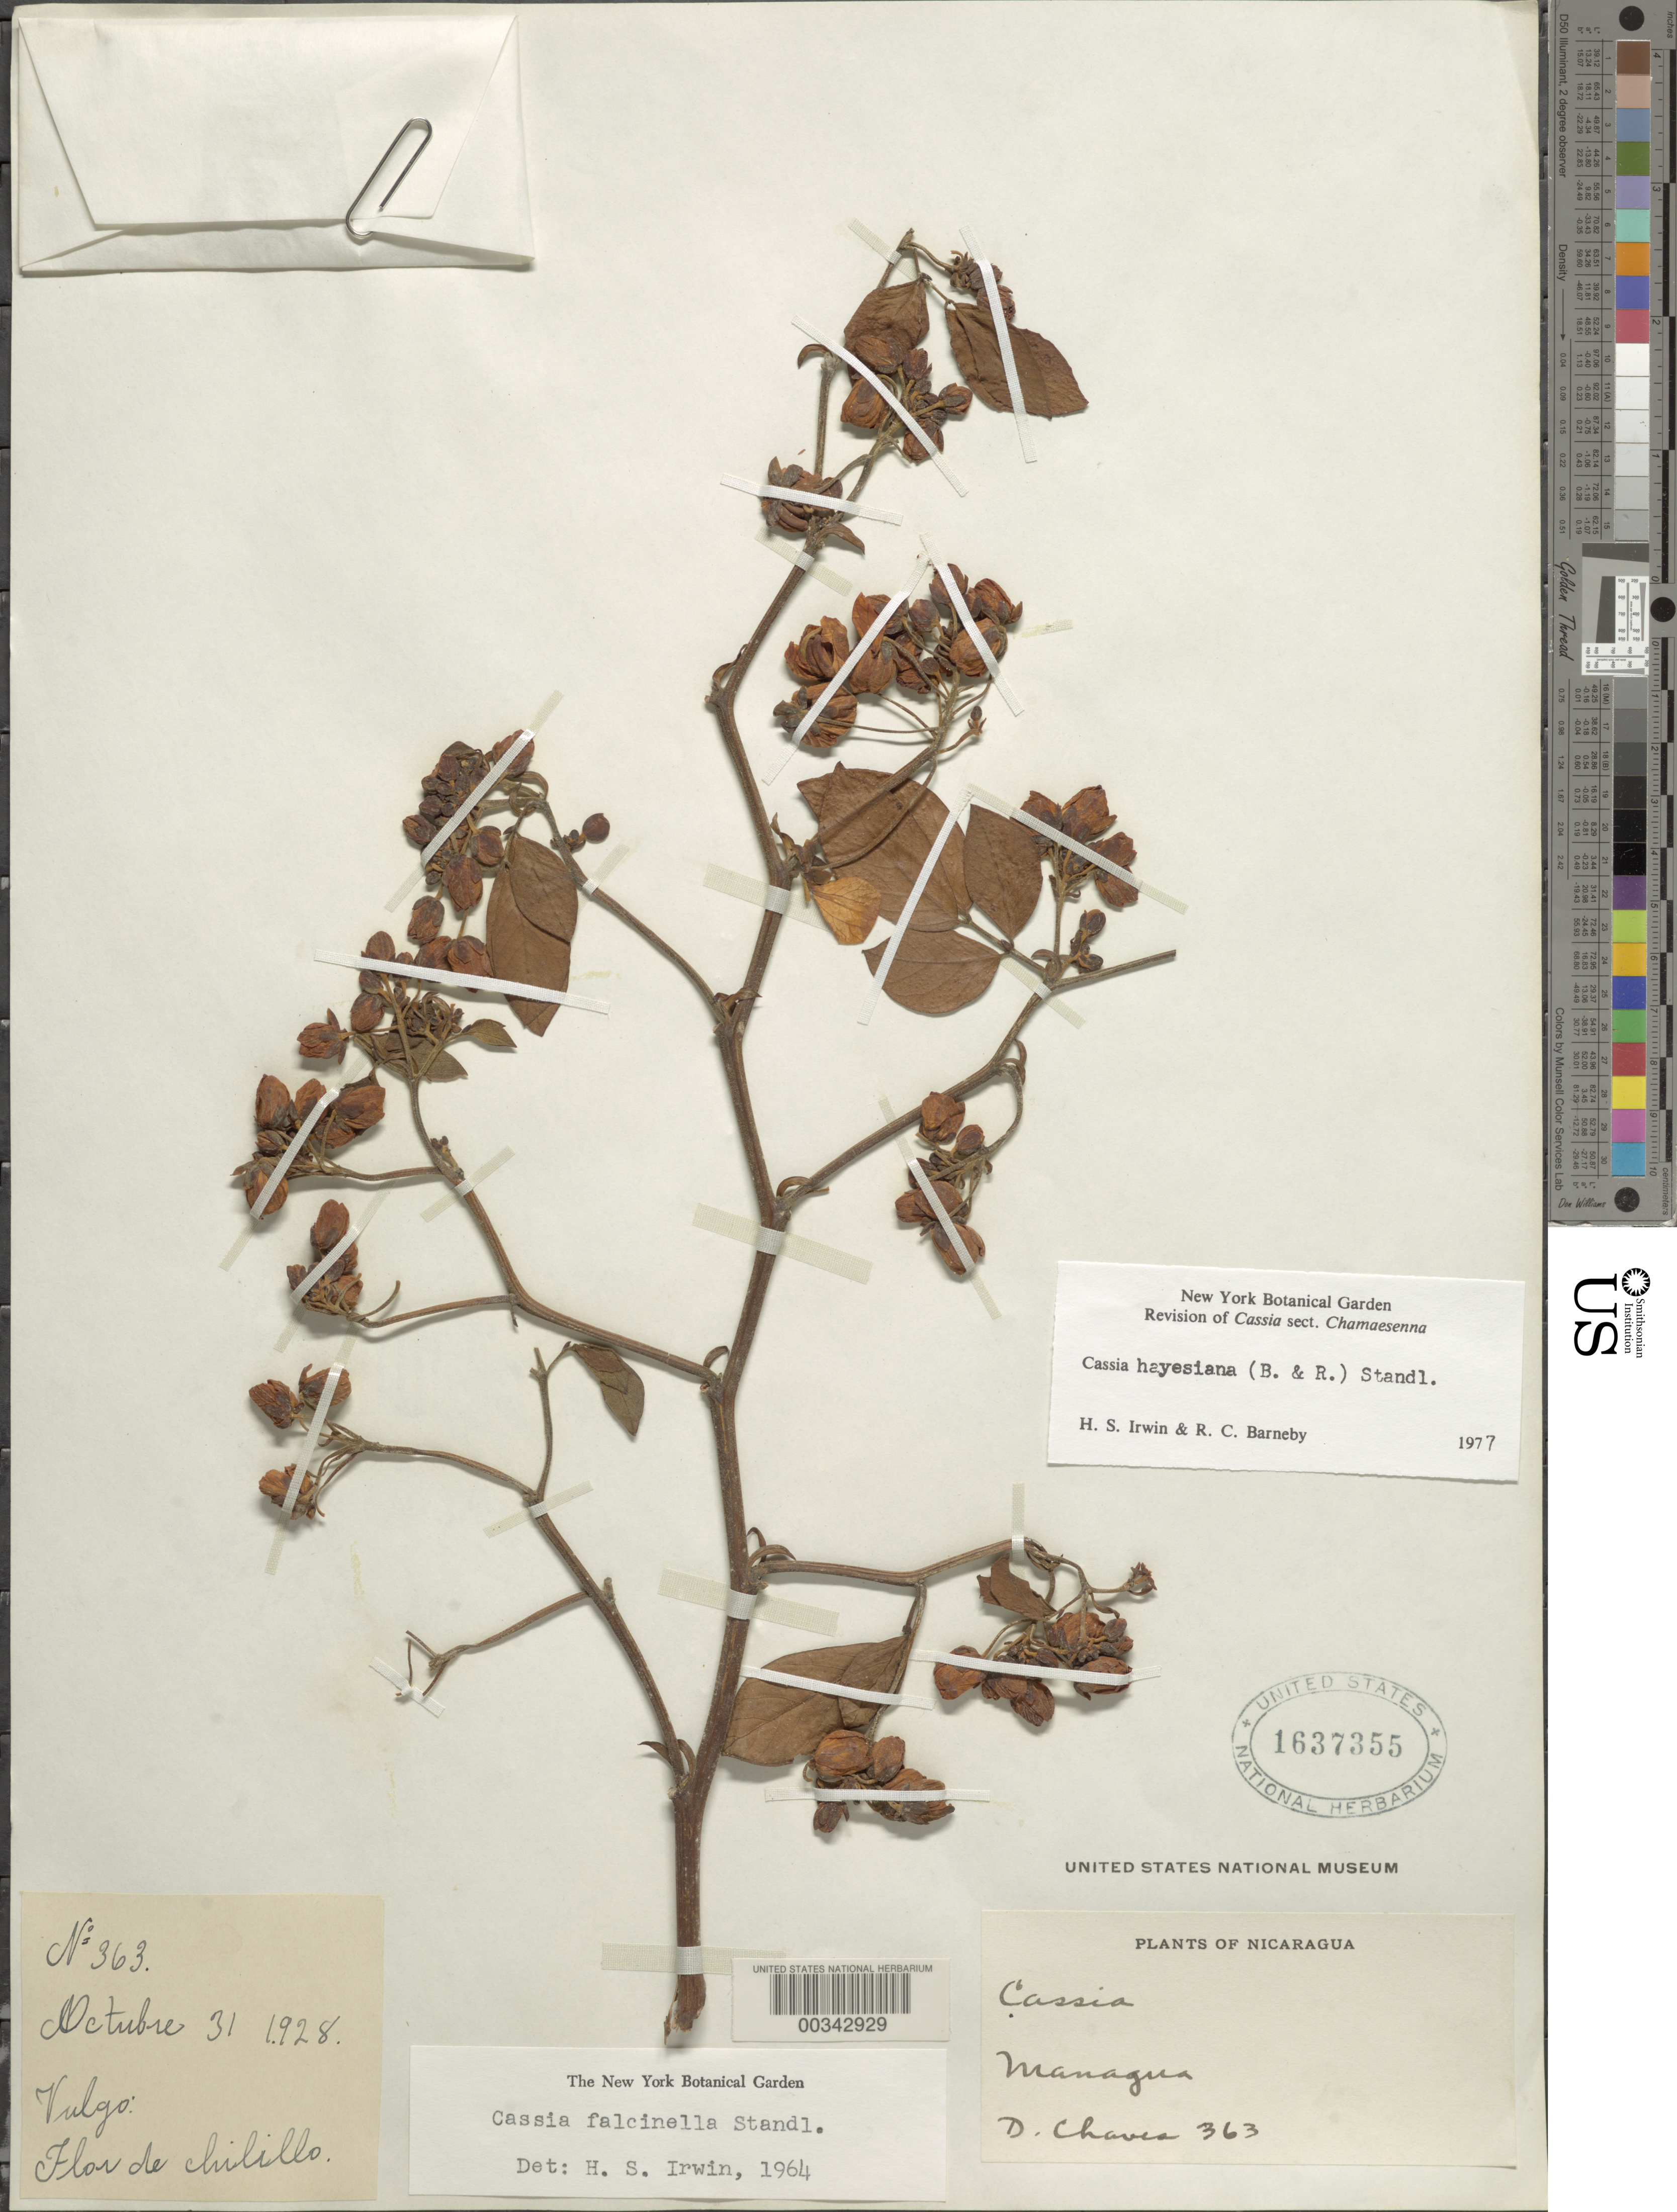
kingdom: Plantae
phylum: Tracheophyta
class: Magnoliopsida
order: Fabales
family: Fabaceae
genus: Senna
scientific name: Senna hayesiana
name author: (Britton & Rose) H.S. Irwin & Barneby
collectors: D. Chaves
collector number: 363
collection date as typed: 31 Oct 1928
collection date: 1928-10-31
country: Nicaragua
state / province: Managua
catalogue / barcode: US 1637355